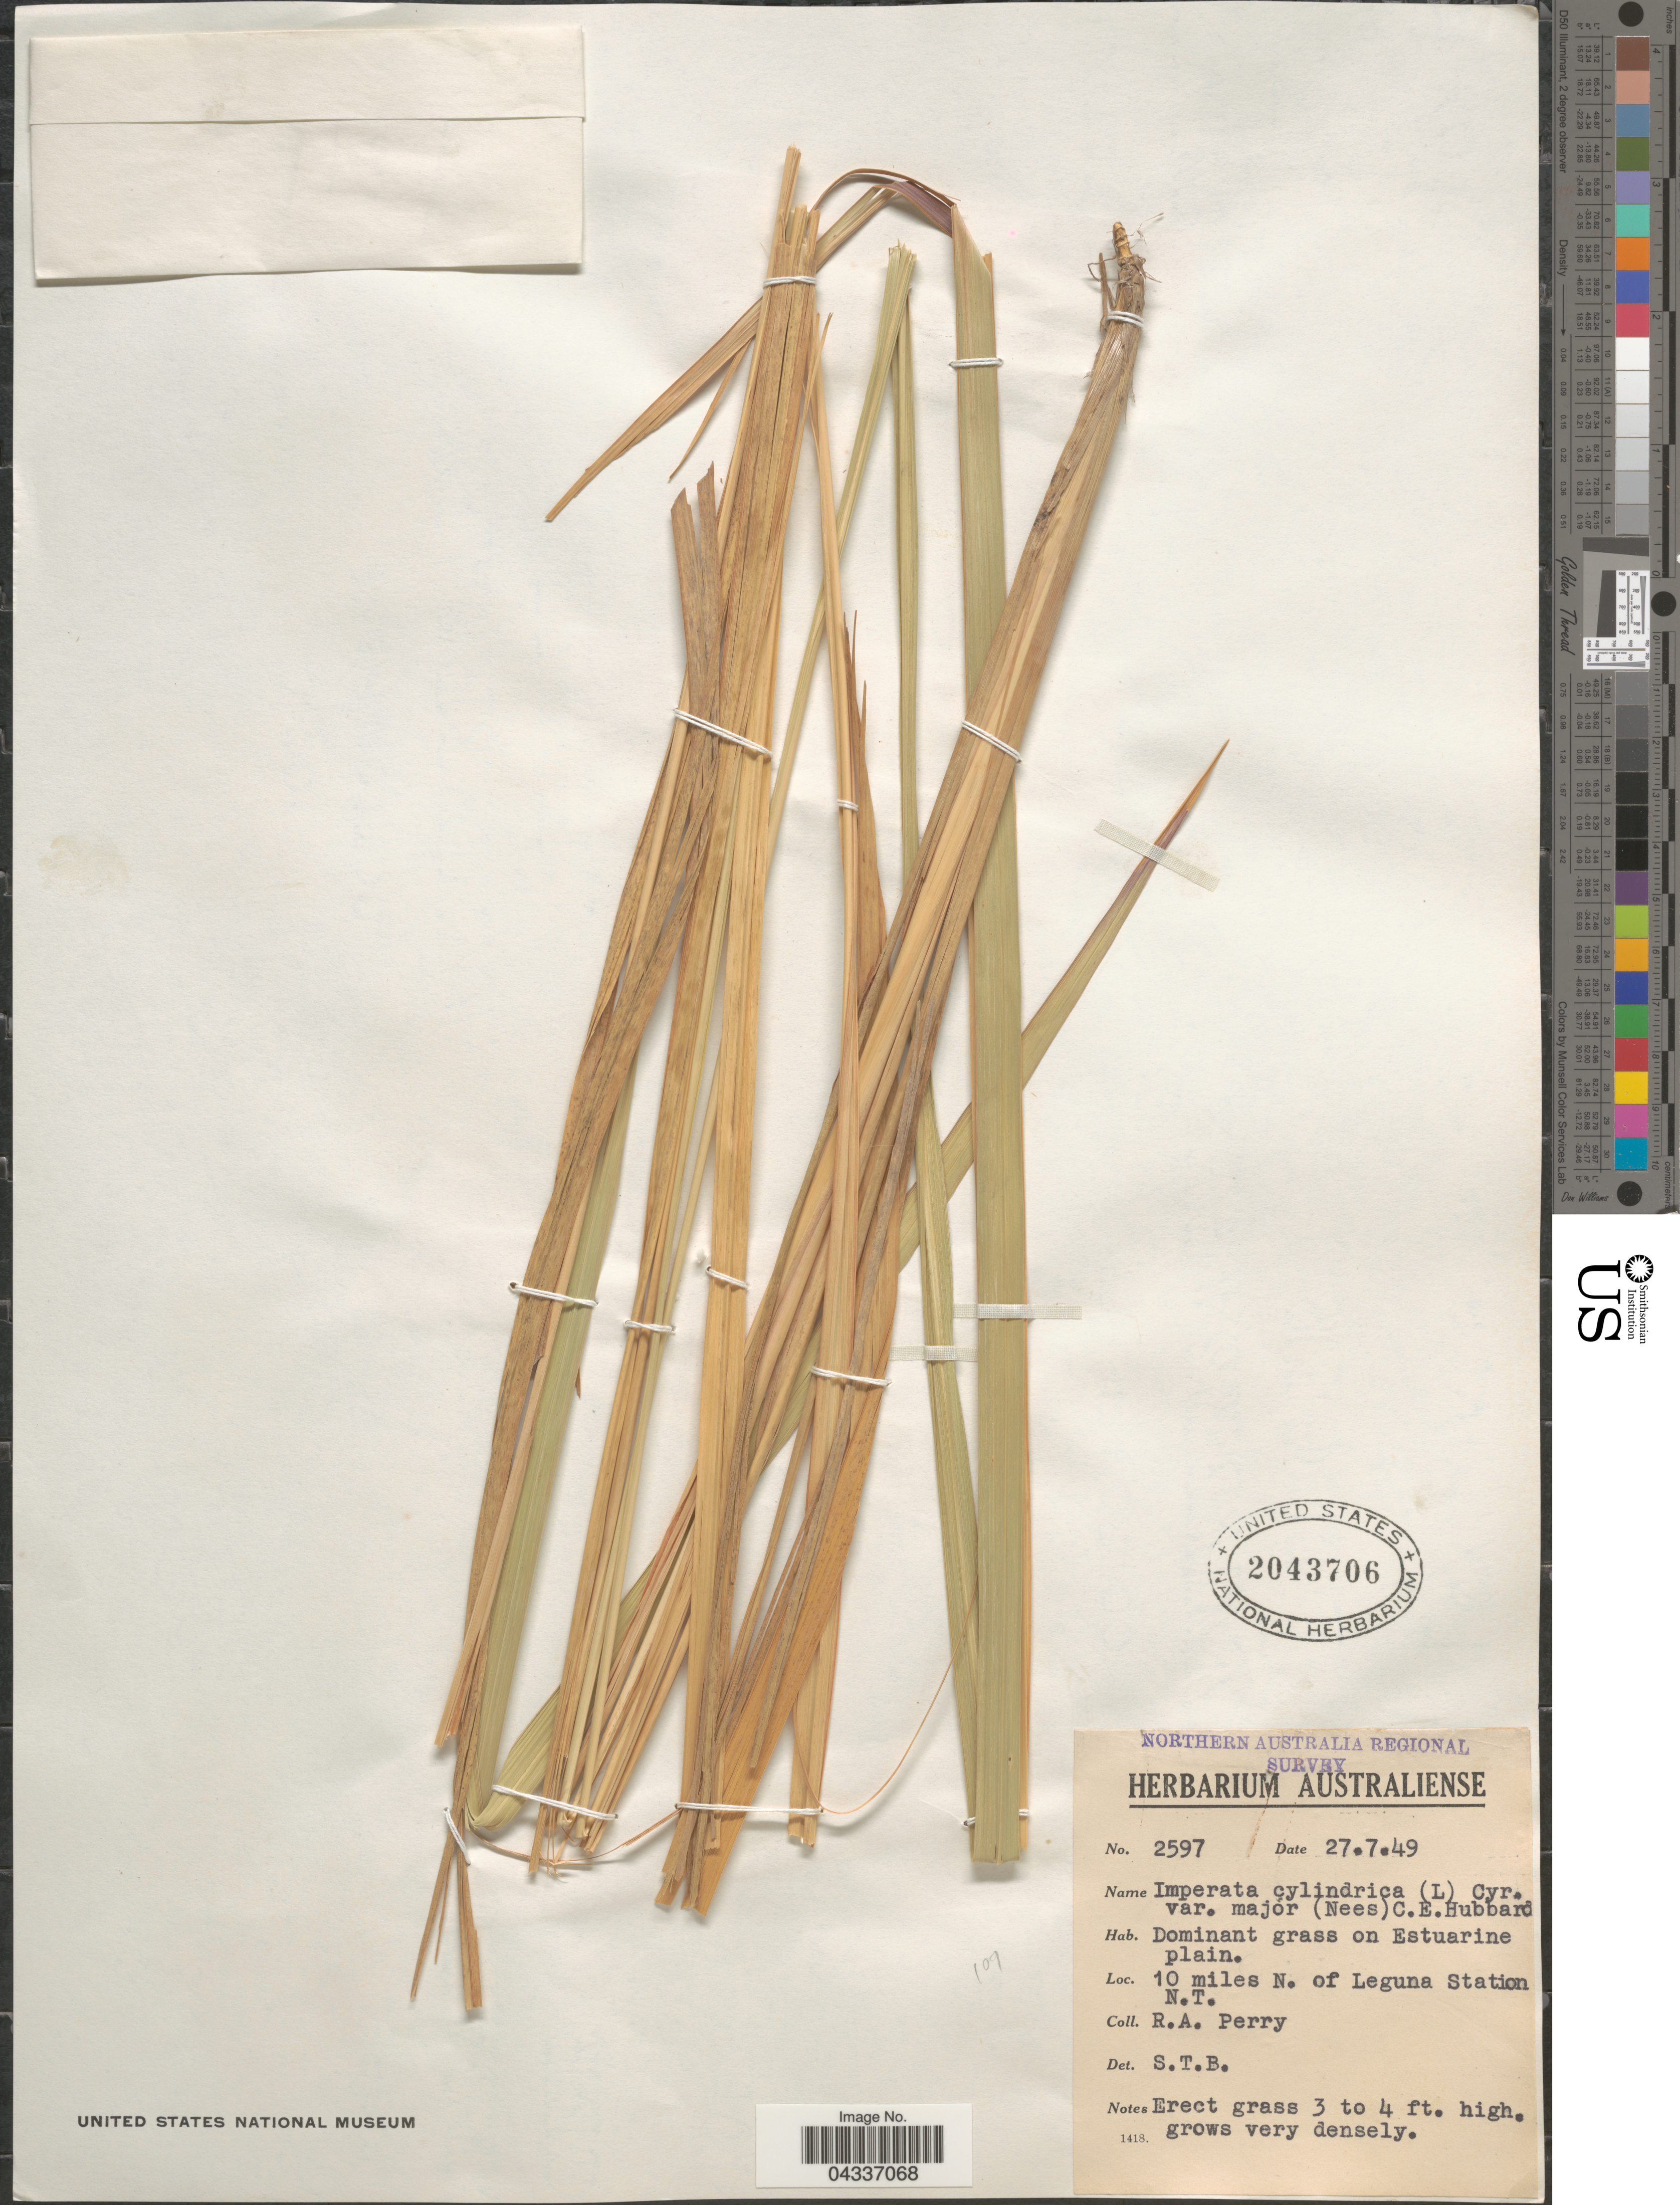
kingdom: Plantae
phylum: Tracheophyta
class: Liliopsida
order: Poales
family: Poaceae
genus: Imperata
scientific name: Imperata cylindrica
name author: (L.) P. Beauv.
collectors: Perry, R. A.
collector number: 2597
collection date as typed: Transcribed d/m/y: 27/7/49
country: Australia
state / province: Northern Territory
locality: Northern Australia Regional Survey. 10 miles N. of Leguna Station.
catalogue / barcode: US 2043706